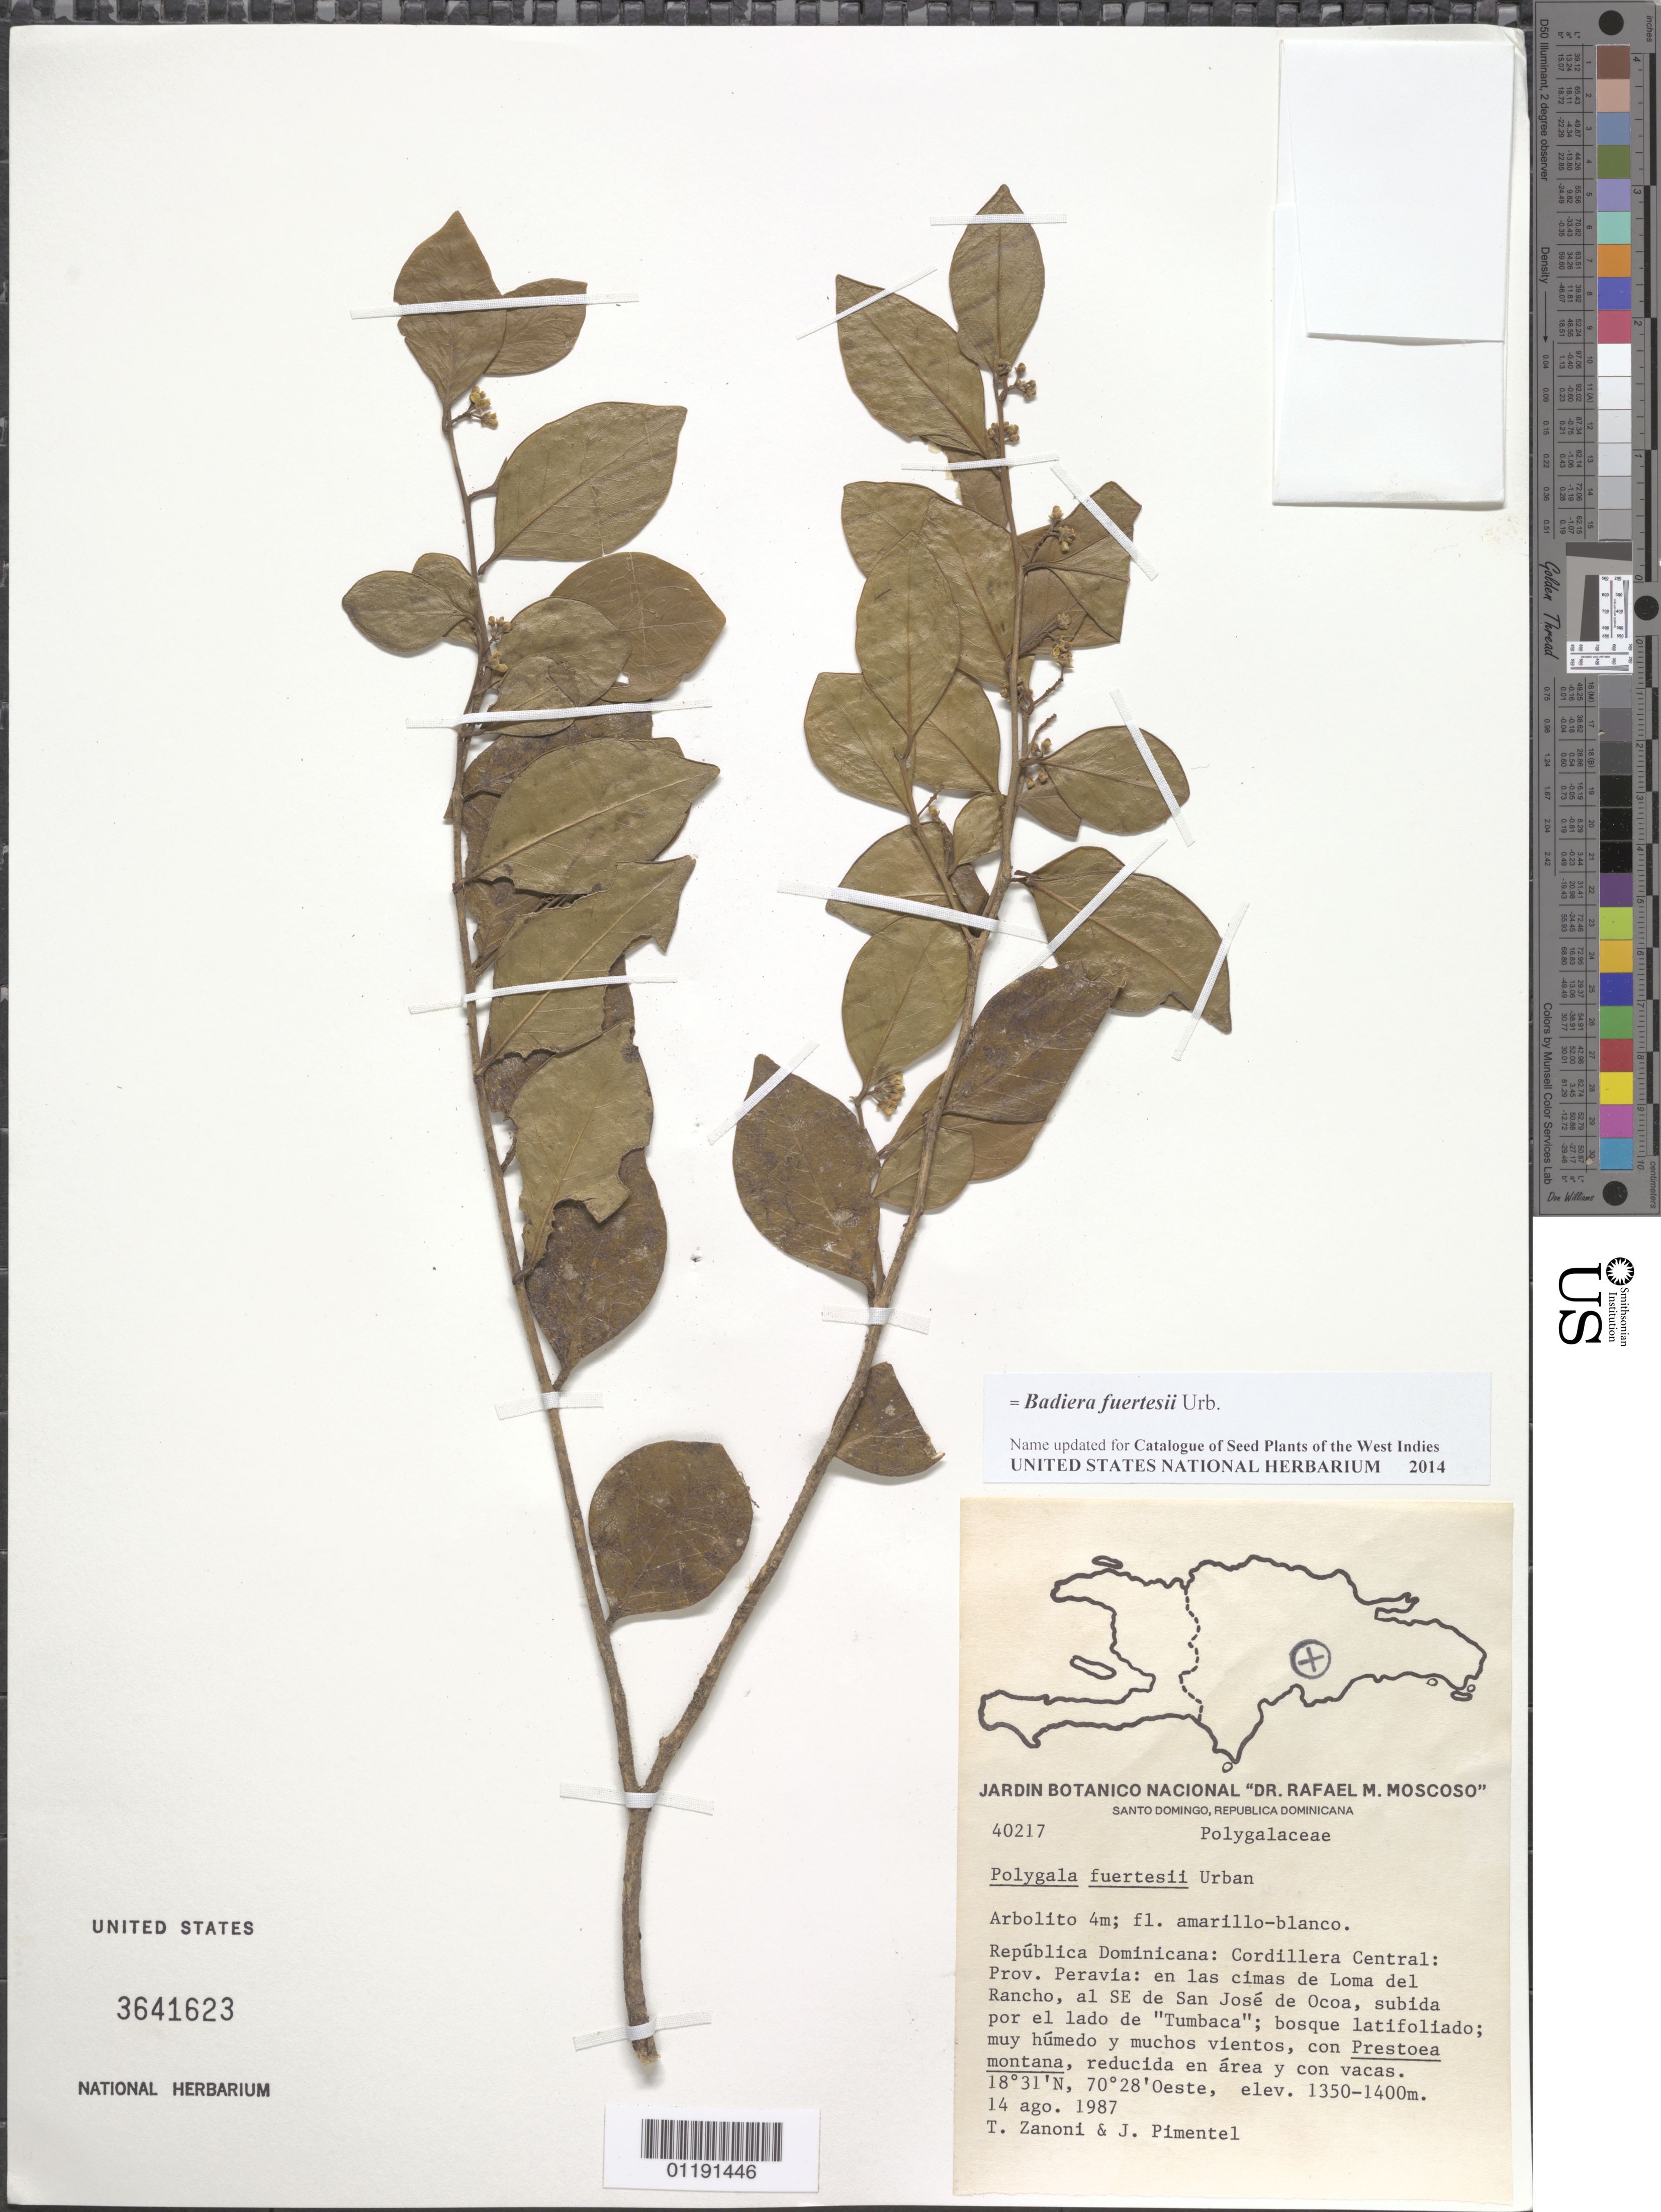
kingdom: Plantae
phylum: Tracheophyta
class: Magnoliopsida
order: Fabales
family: Polygalaceae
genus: Badiera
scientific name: Badiera fuertesii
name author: Urb.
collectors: T. A. Zanoni & J. Pimentel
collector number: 40217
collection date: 1987-08-14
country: Dominican Republic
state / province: Peravia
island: Hispaniola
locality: Cordillera Central: on the peaks of Loma del Rancho, SE of San José de Ocoa, climbing up the side of "Tumbaca."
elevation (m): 1350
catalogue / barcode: US 3641623